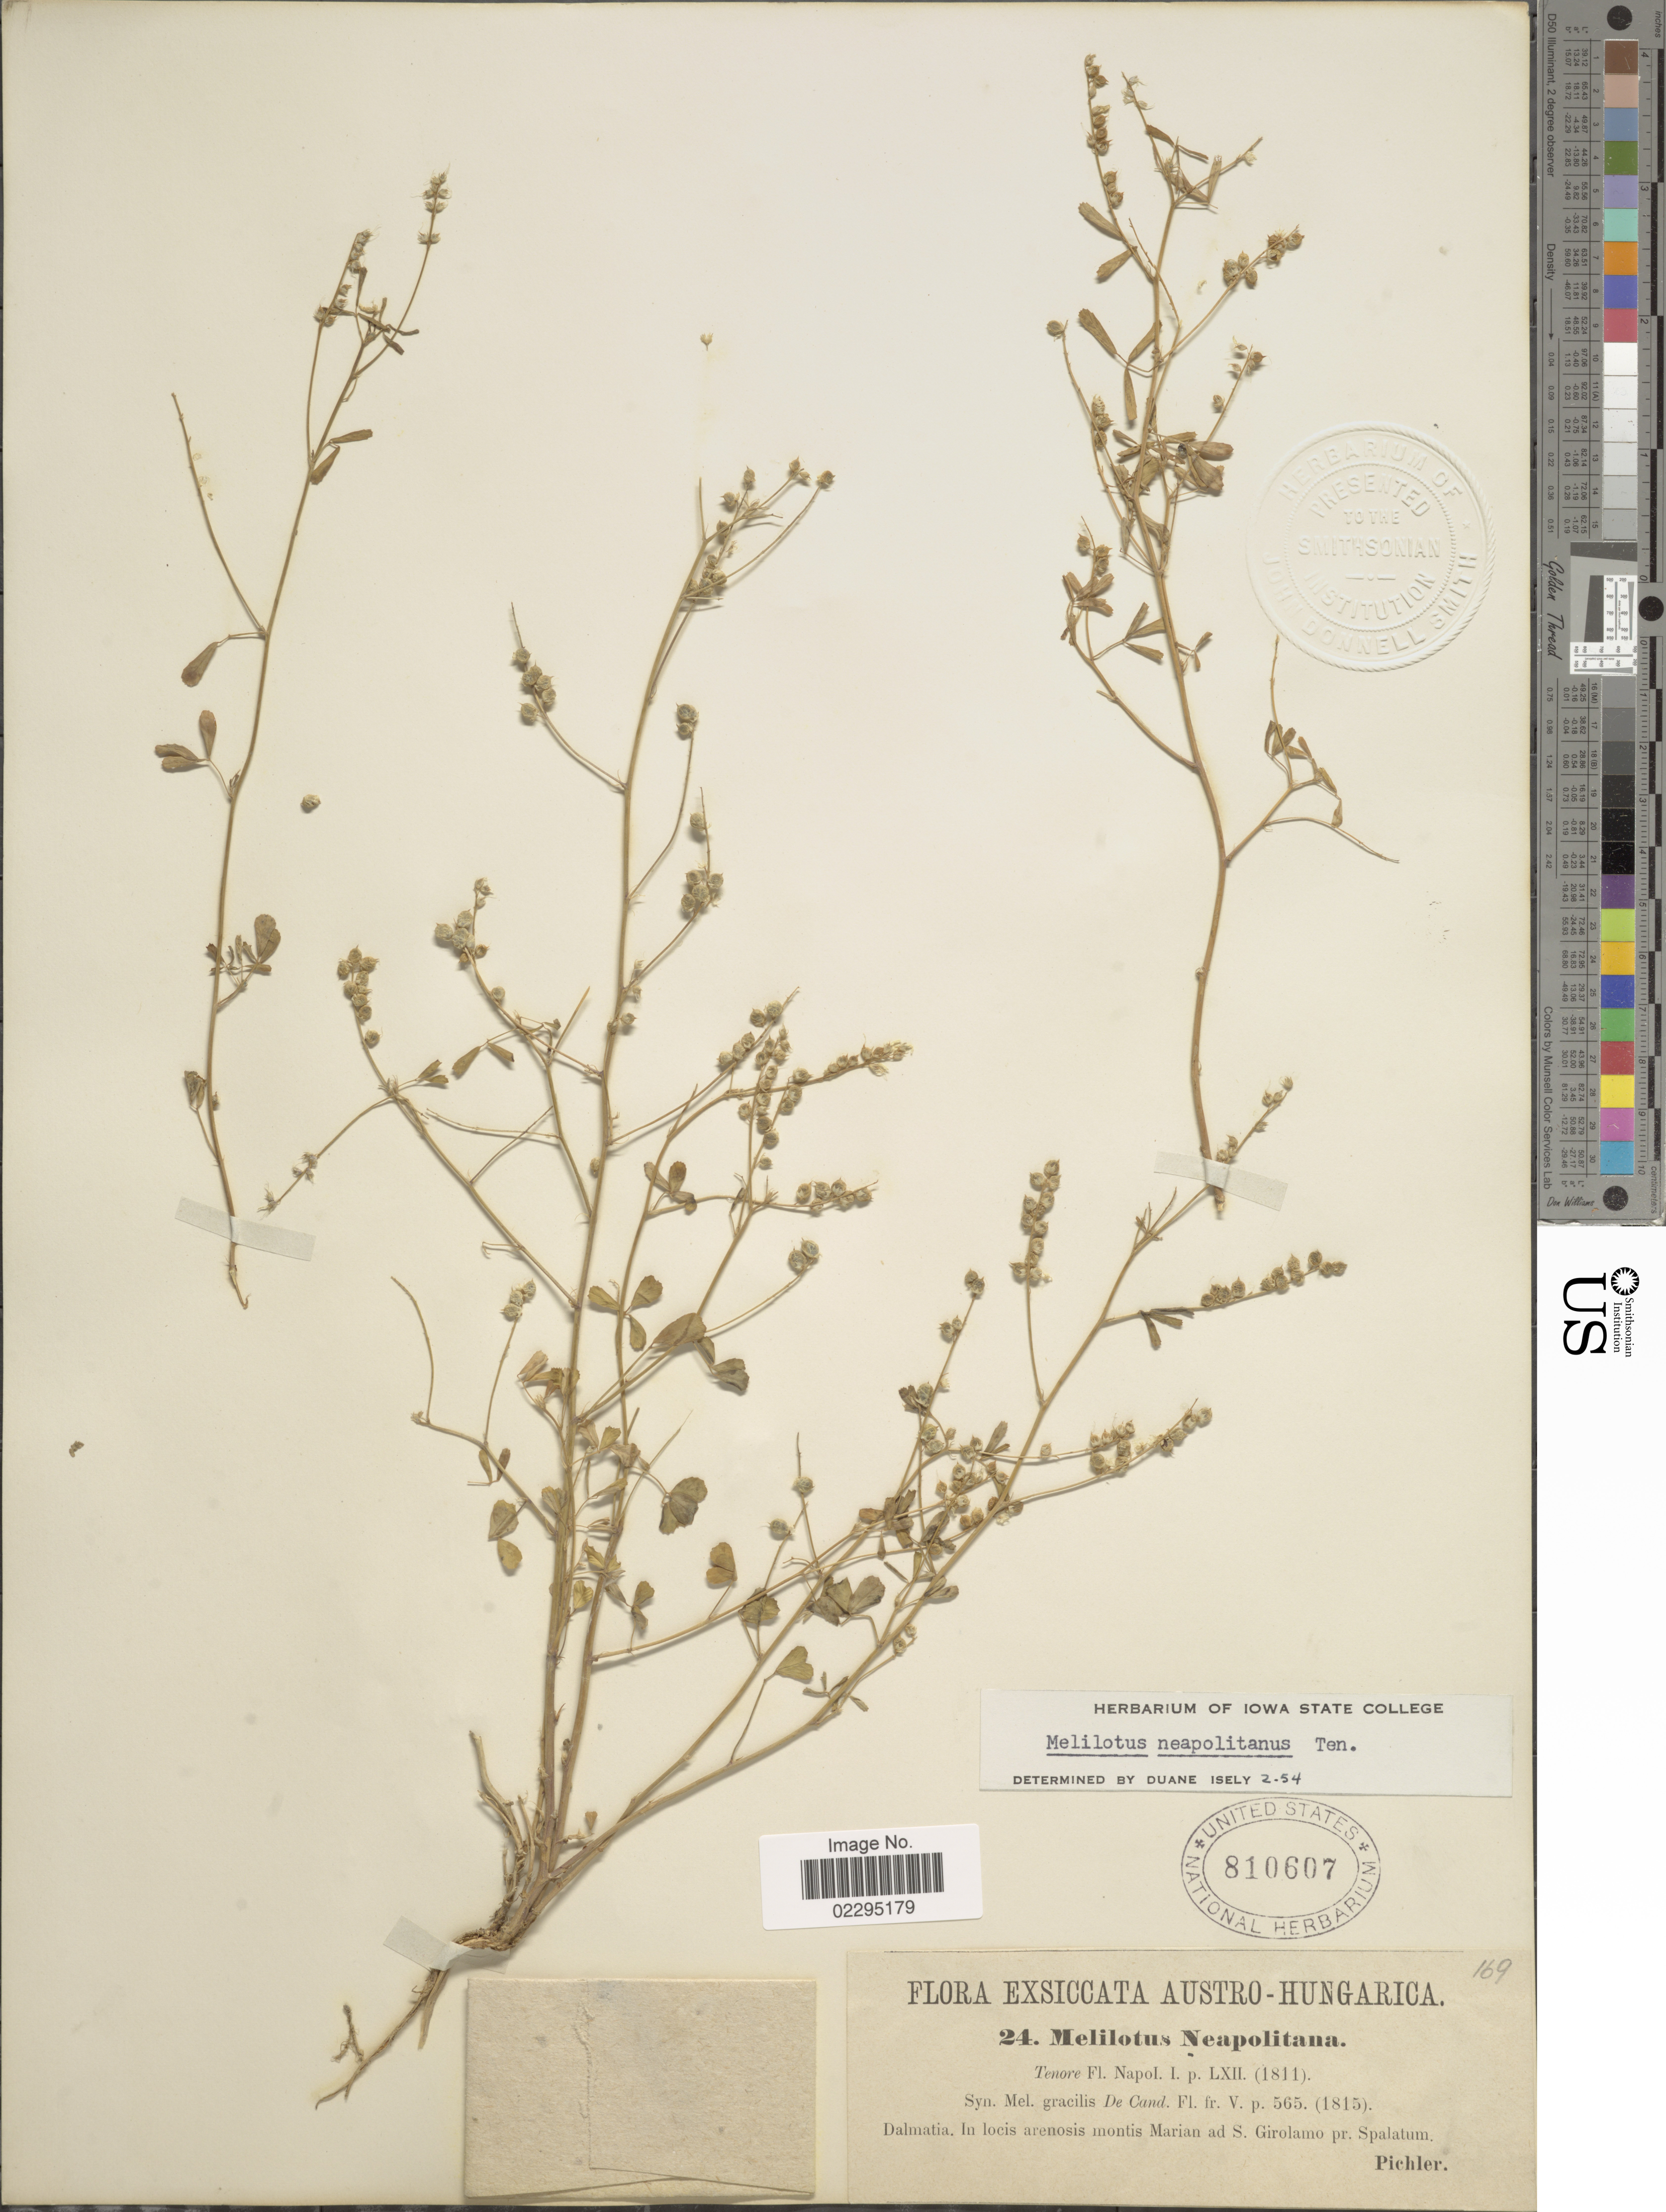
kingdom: Plantae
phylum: Tracheophyta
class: Magnoliopsida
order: Fabales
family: Fabaceae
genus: Melilotus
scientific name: Melilotus neapolitana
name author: Ten.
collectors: Pichler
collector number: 24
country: Croatia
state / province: Split-Dalmatia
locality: Austro-Hungarica. Dalmatia. In locis arenosis montis Marian ad S. Girolamo pr. Spalatum.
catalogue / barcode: US 810607